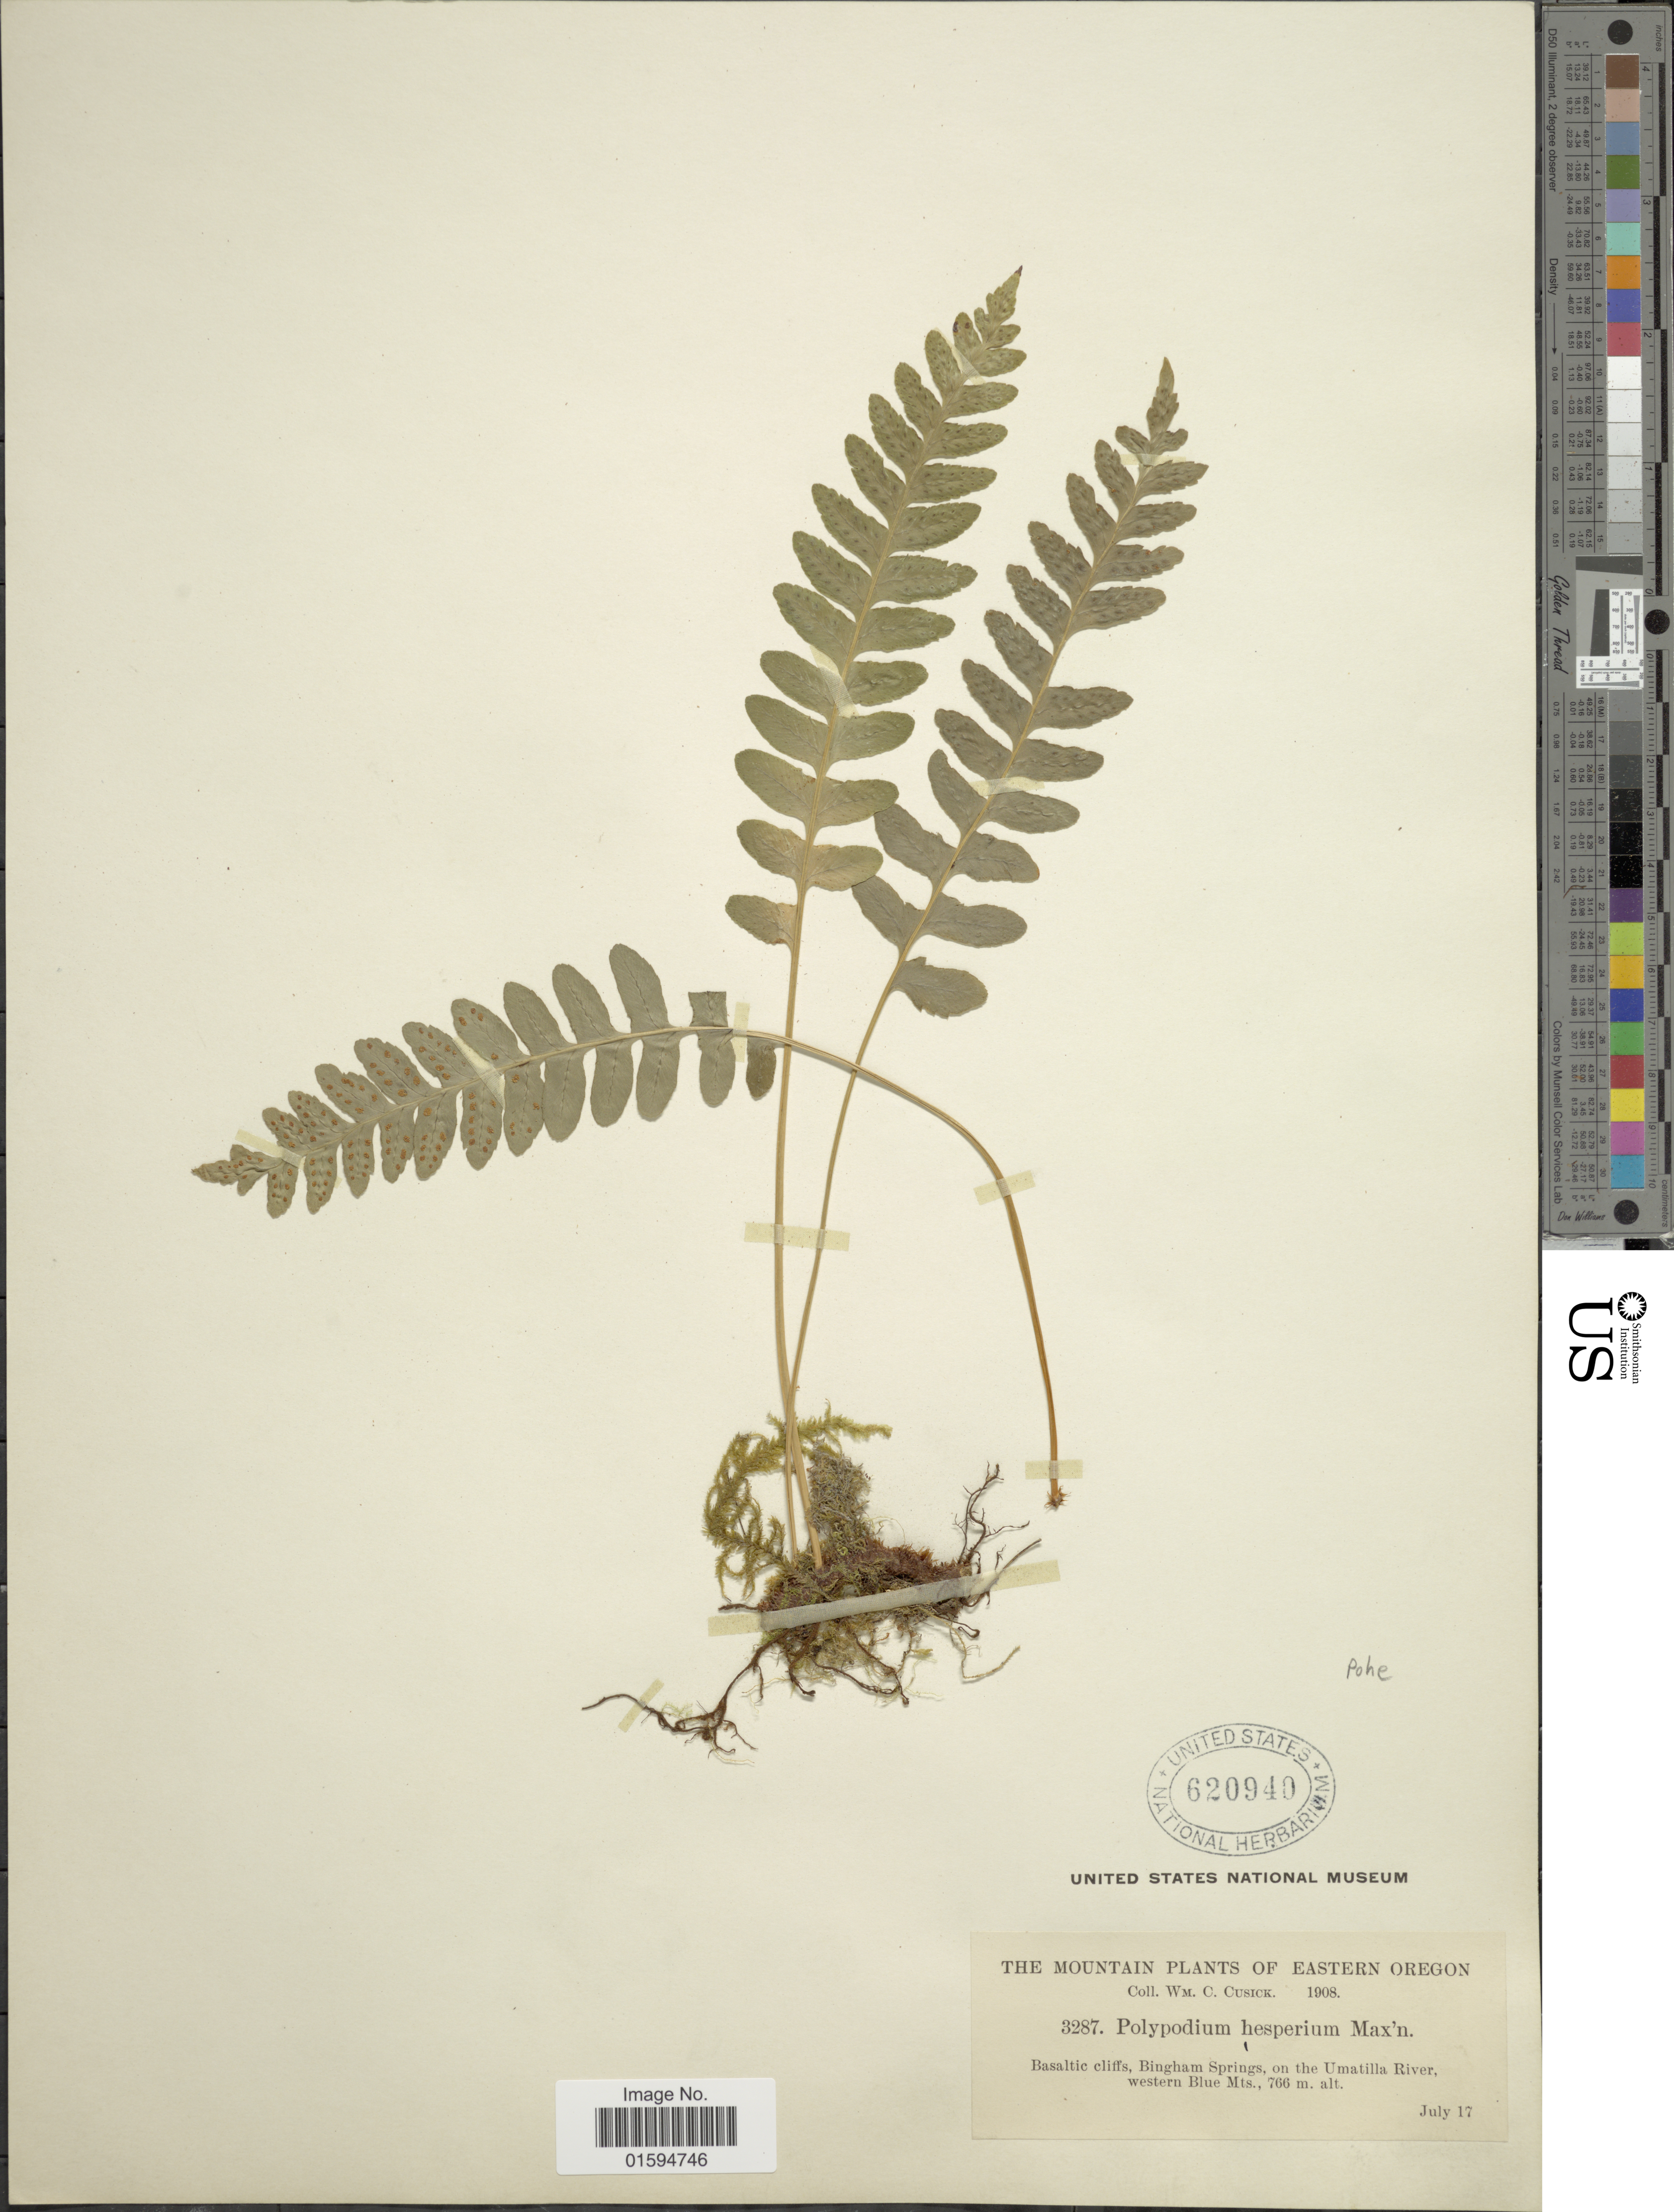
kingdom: Plantae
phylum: Tracheophyta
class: Polypodiopsida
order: Polypodiales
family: Polypodiaceae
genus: Polypodium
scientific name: Polypodium hesperium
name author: Maxon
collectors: W. C. Cusick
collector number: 3287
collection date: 1908-07-17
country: United States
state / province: Oregon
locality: The mountain plants of Eastern Oregon, Basaltic Cliffs, Bingham Springs, on the Umatilla River western Blue Mts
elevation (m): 766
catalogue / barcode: US 620940